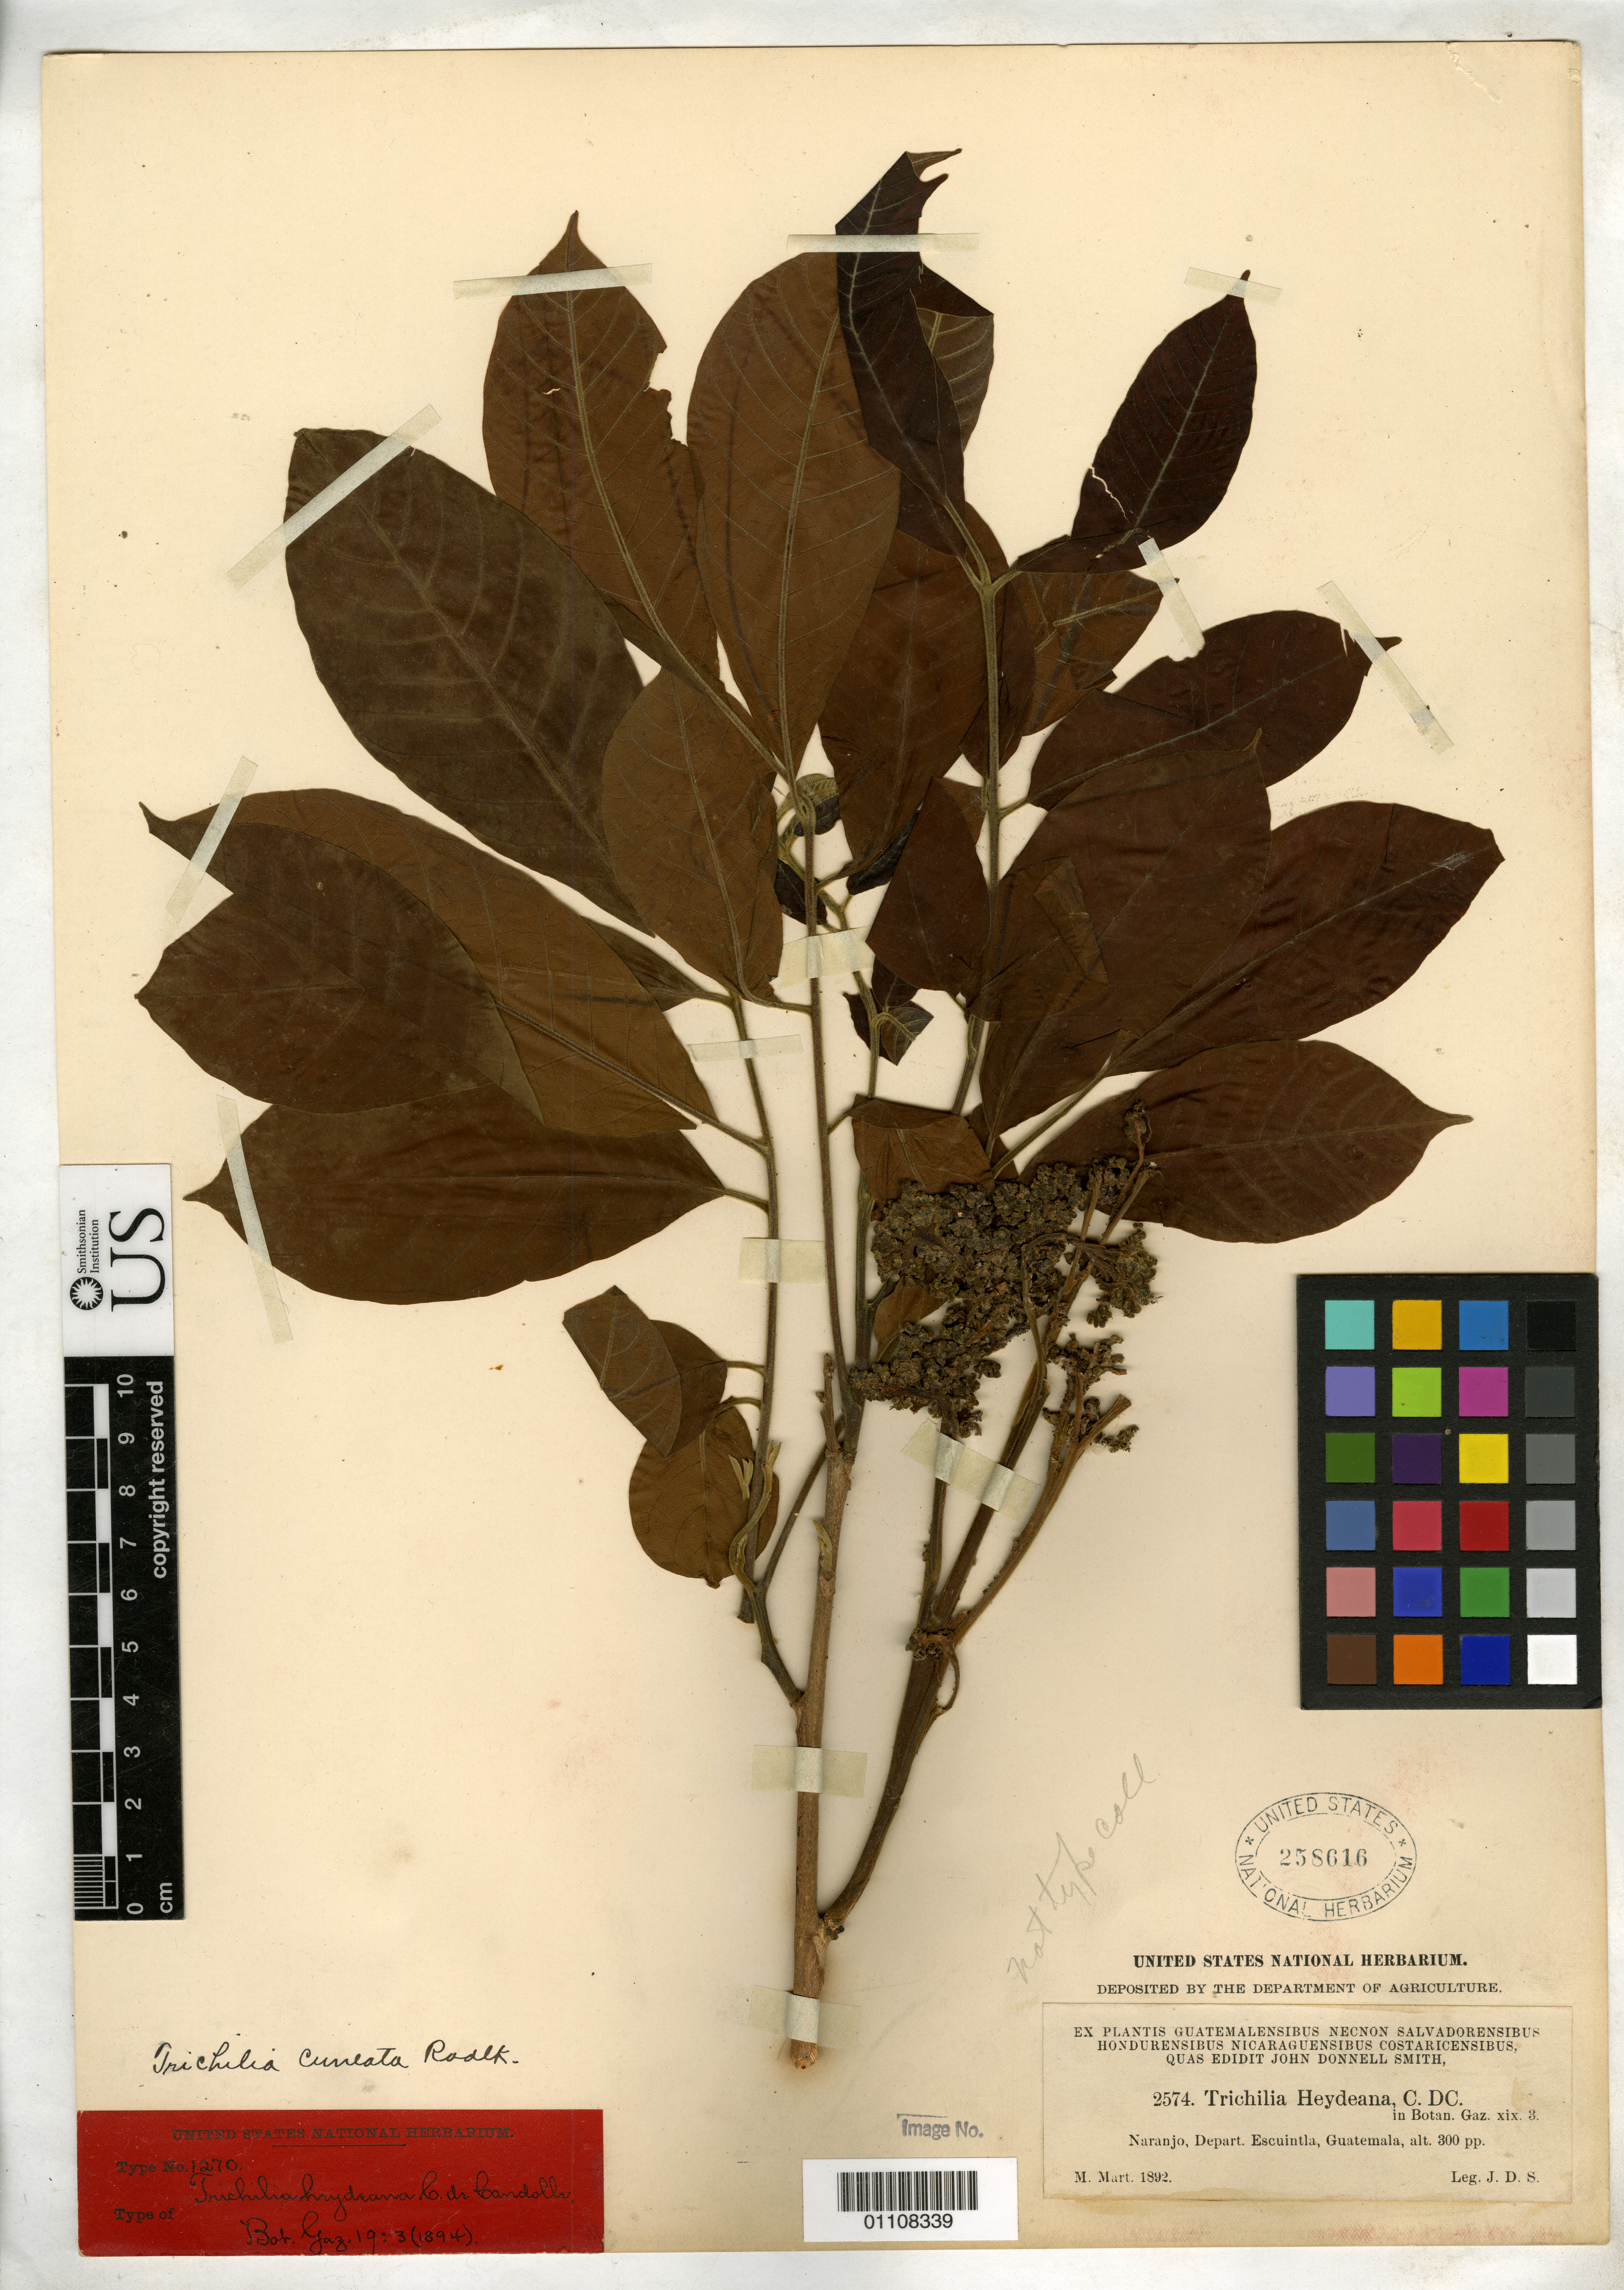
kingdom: Plantae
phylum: Tracheophyta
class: Magnoliopsida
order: Sapindales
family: Meliaceae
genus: Trichilia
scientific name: Trichilia heydeana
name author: C. DC. in Donn. Sm.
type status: Syntype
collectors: J. Donnell Smith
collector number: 2574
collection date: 1892-03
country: Guatemala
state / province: Escuintla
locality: Naranjo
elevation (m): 91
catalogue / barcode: US 258616